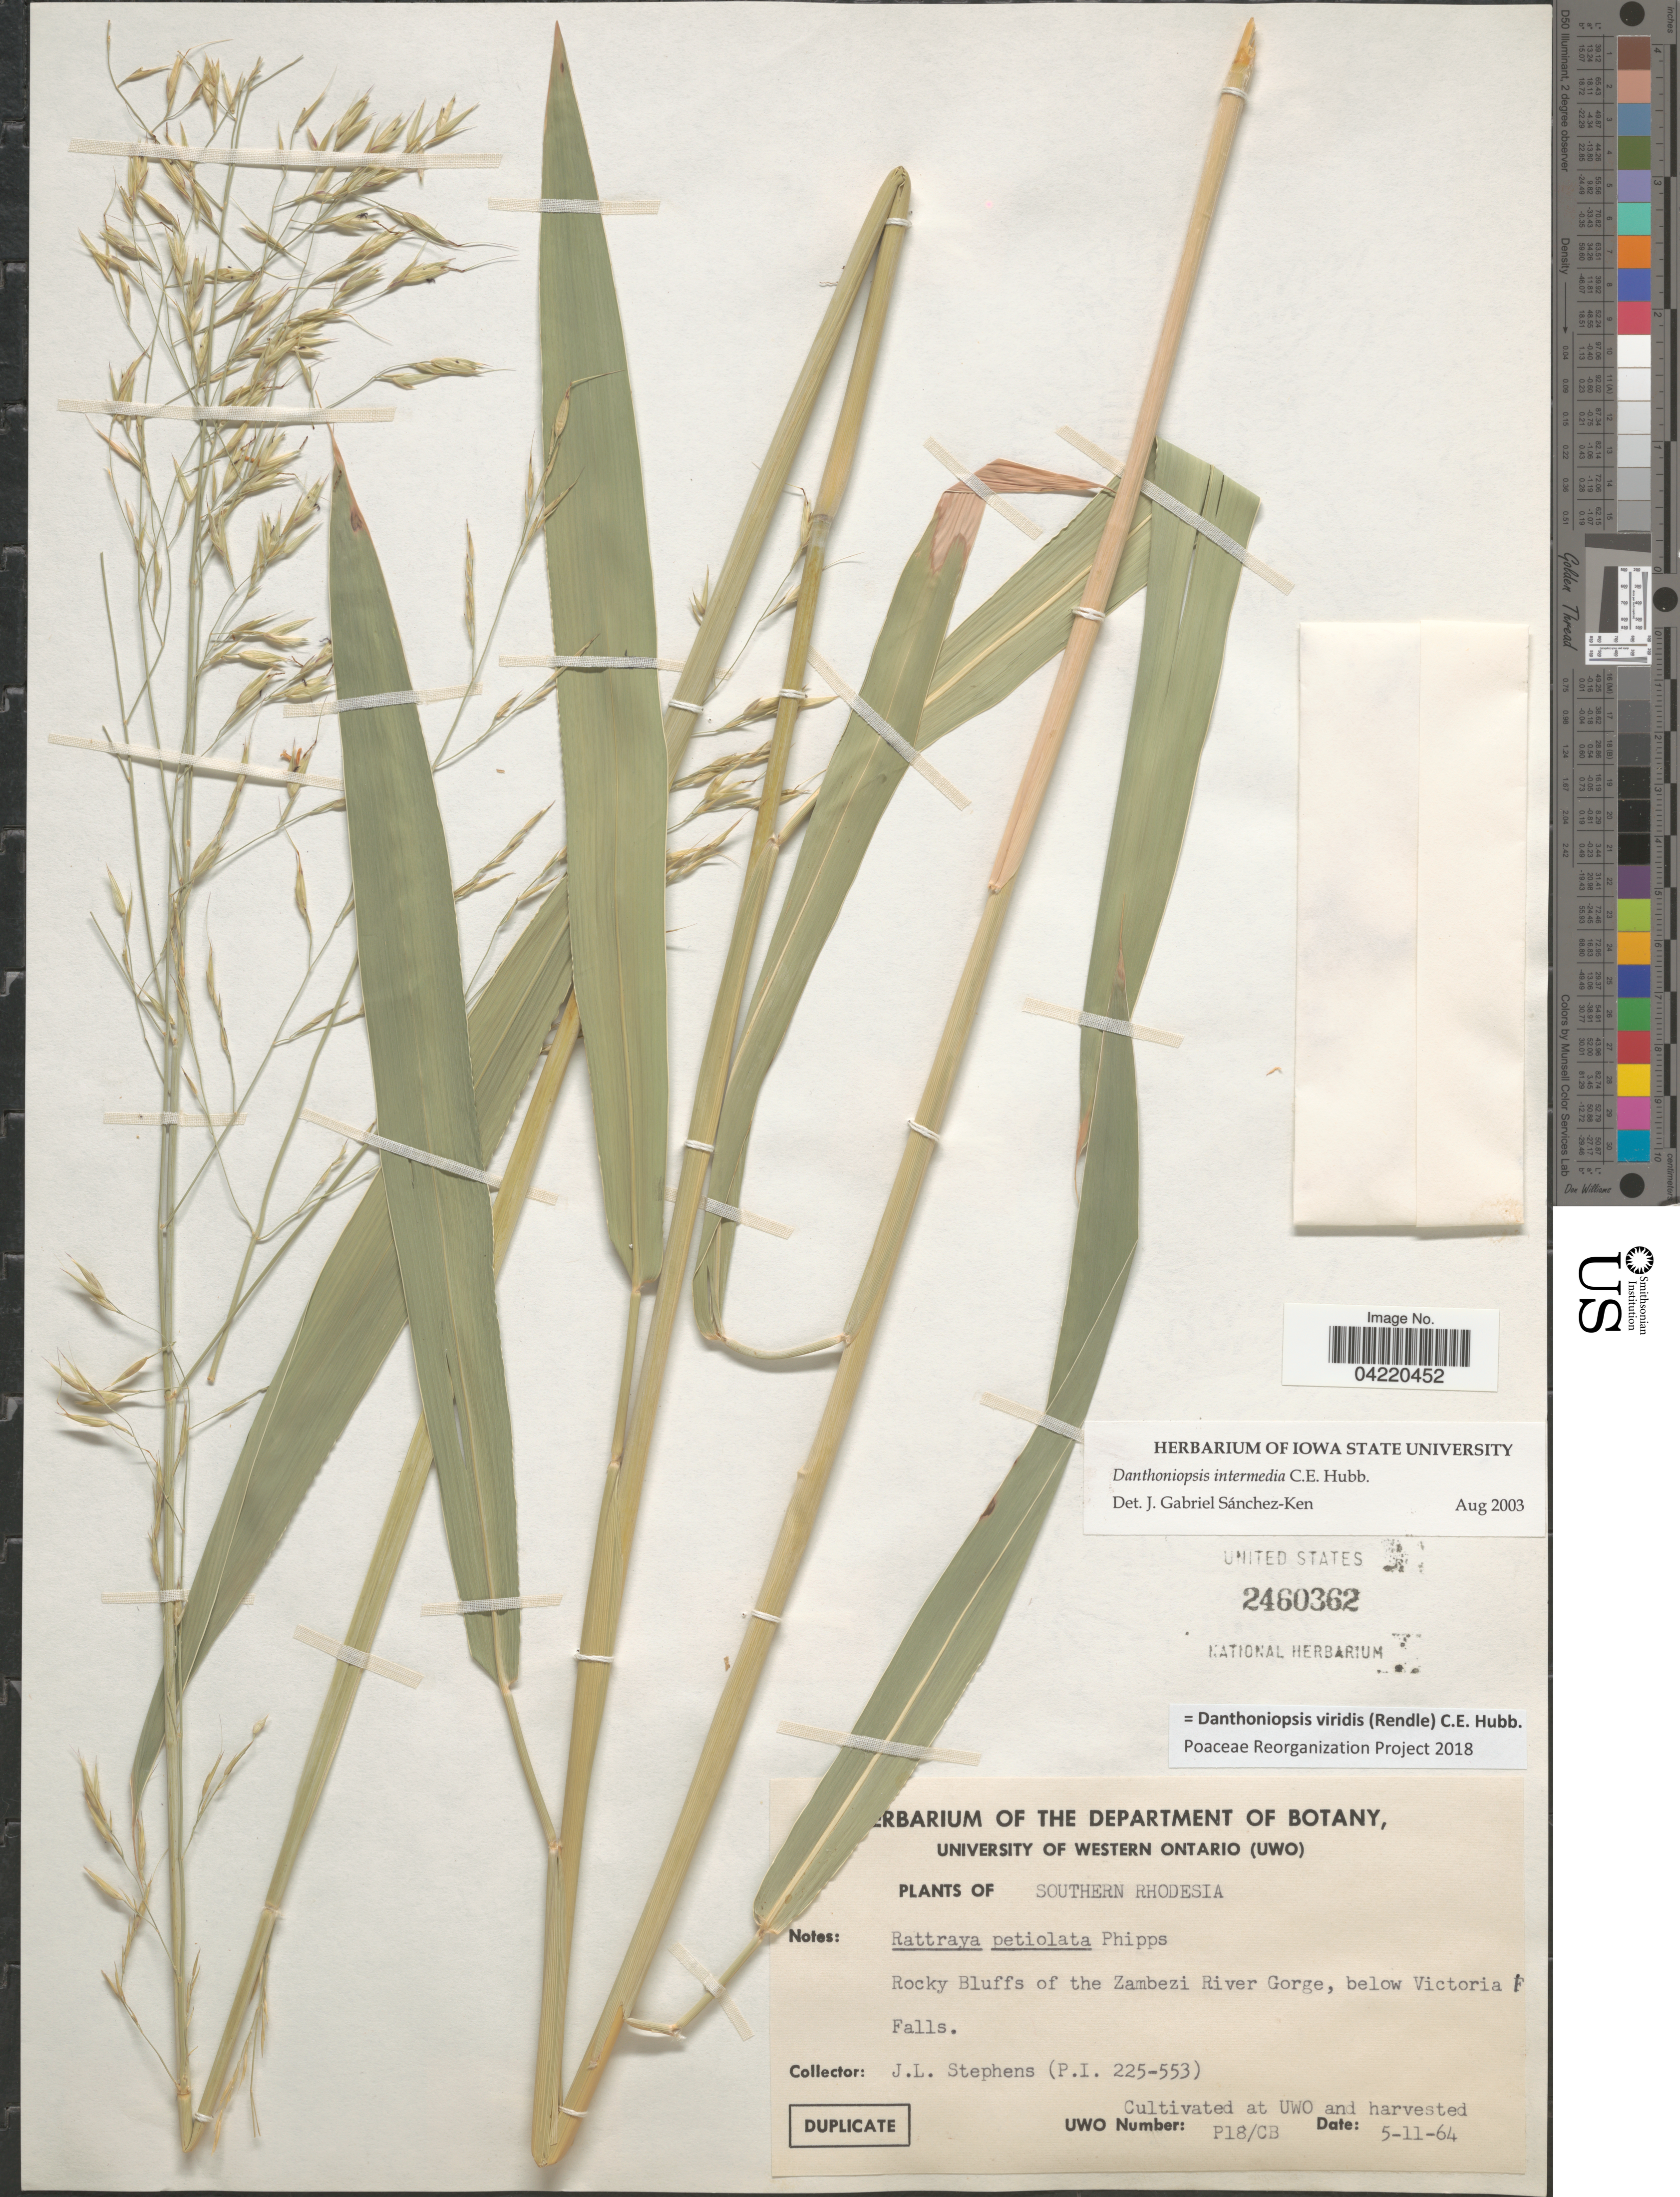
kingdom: Plantae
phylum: Tracheophyta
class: Liliopsida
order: Poales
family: Poaceae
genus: Danthoniopsis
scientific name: Danthoniopsis viridis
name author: (Rendle) C. E. Hubb.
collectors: J. Stephens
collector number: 225553?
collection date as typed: Transcribed d/m/y: 5/11/64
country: Canada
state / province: Ontario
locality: At UWO.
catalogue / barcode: US 2460362